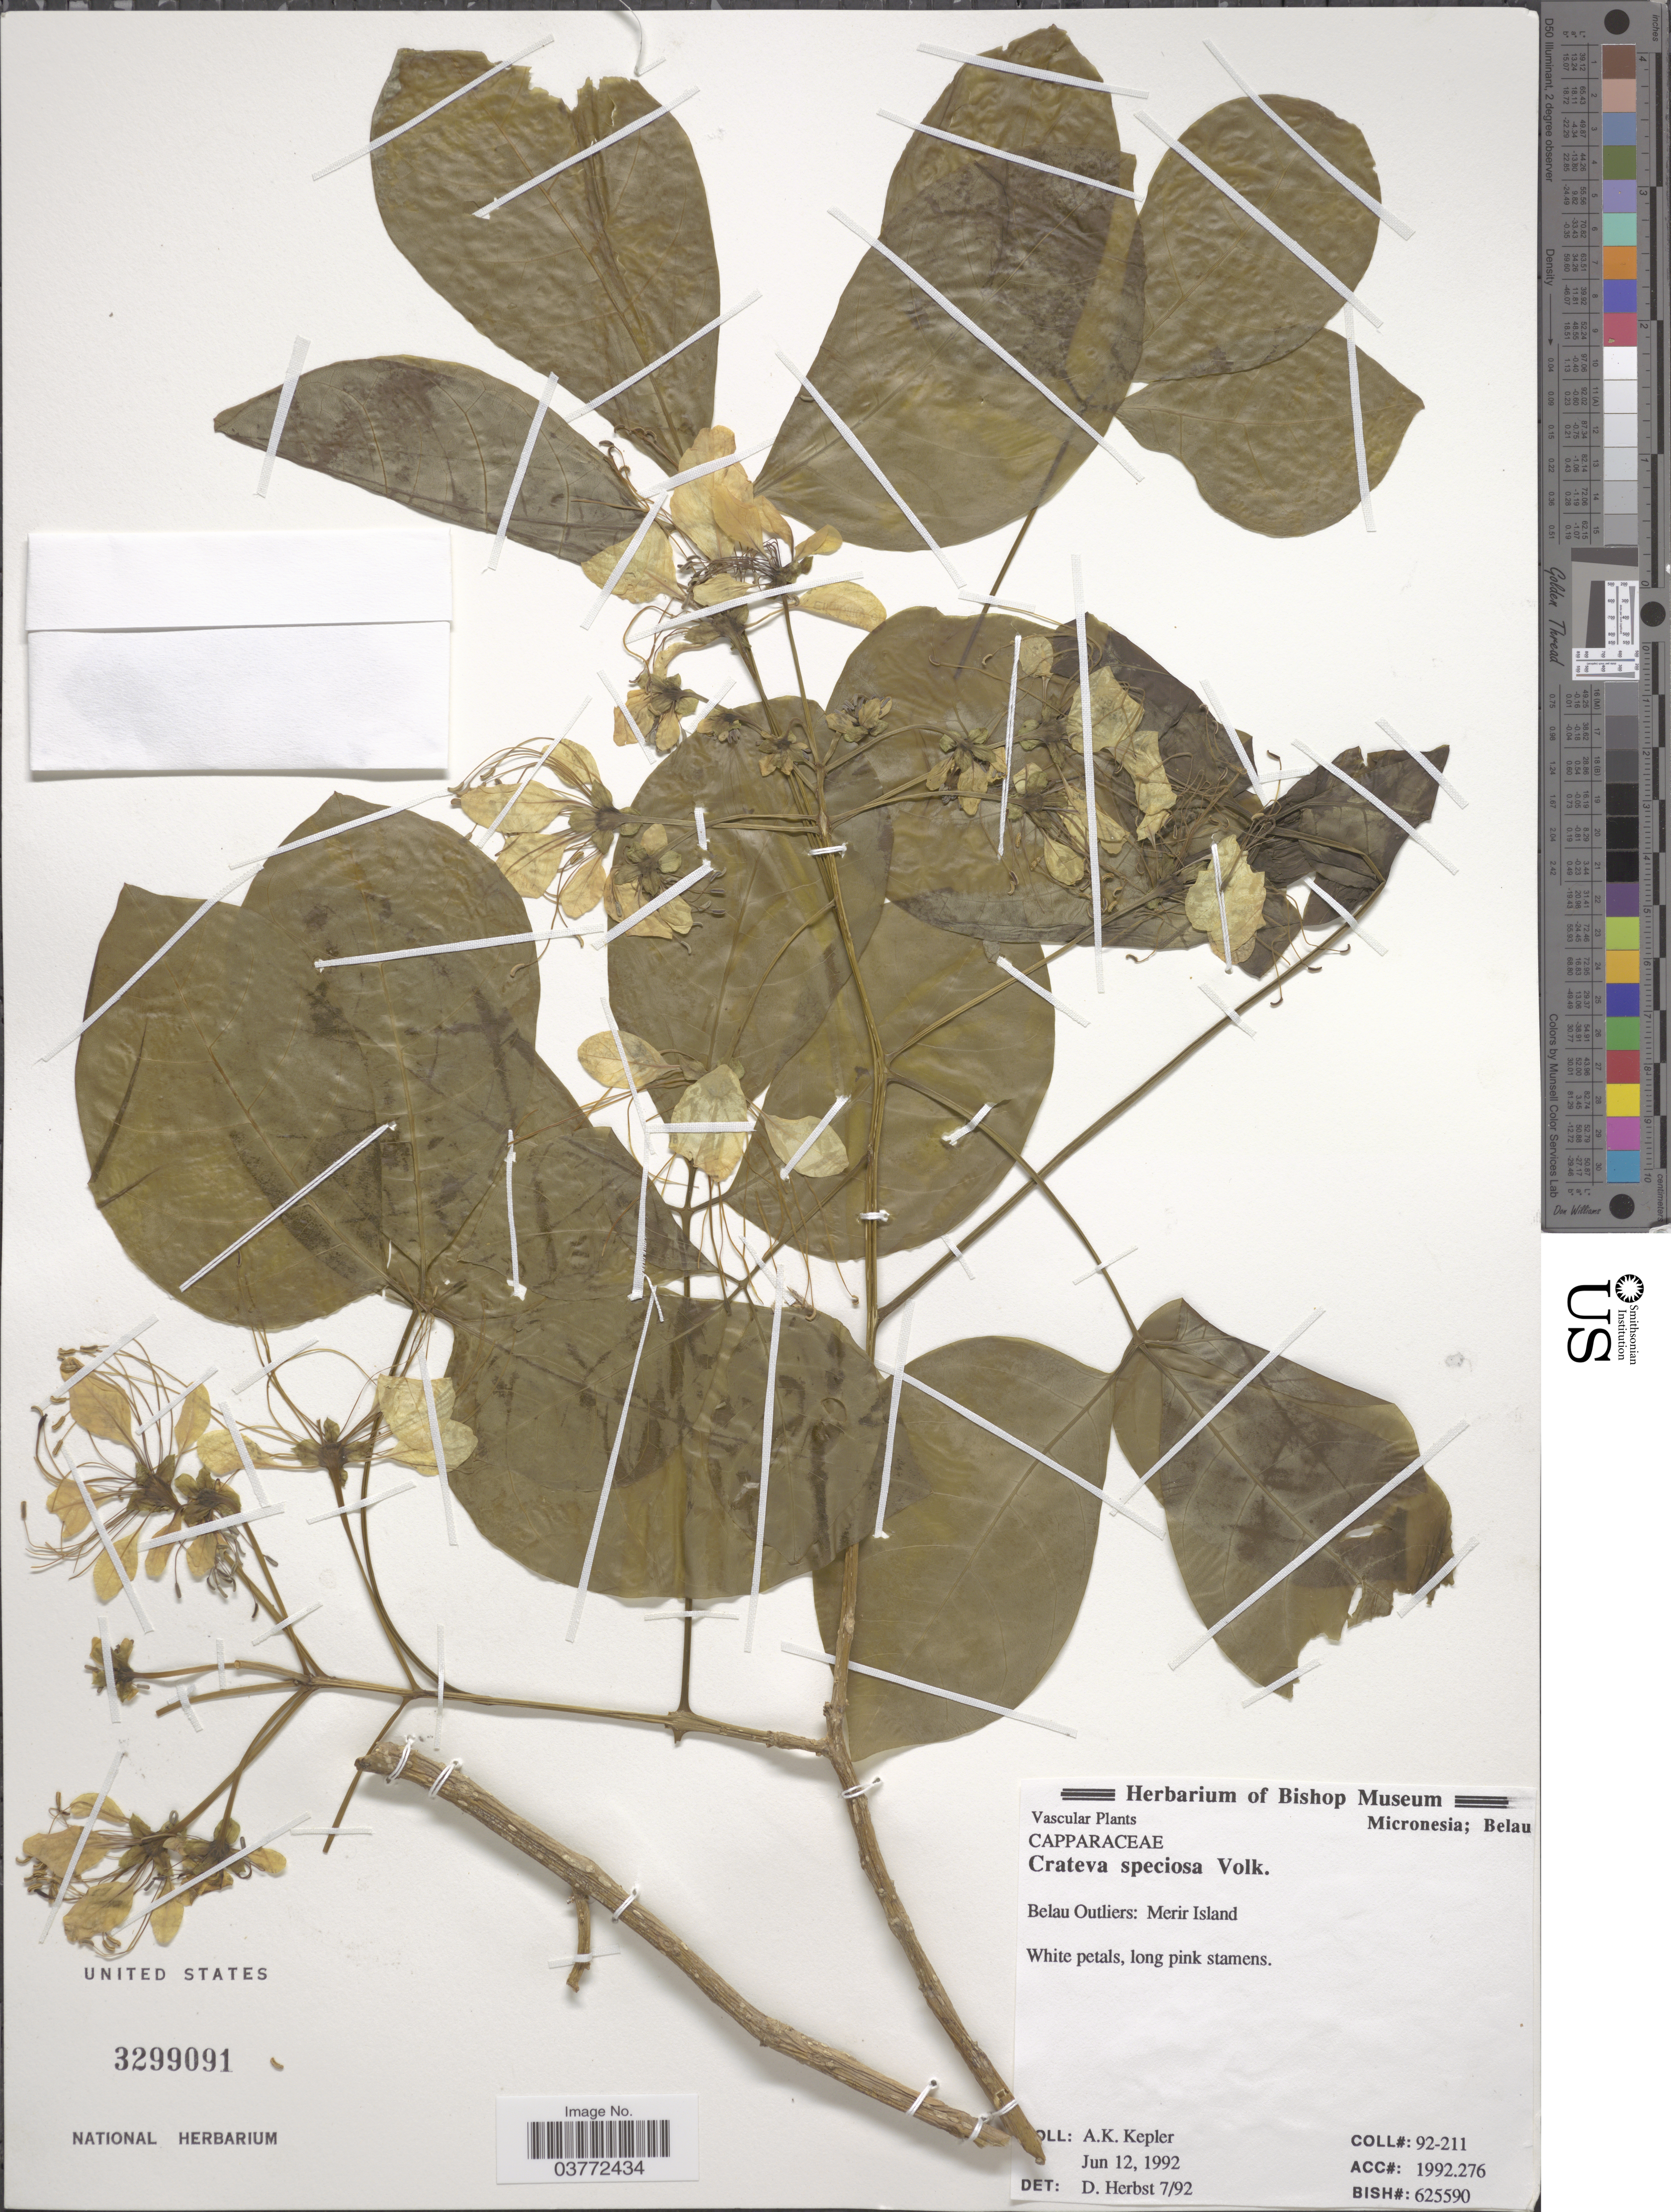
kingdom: Plantae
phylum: Tracheophyta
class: Magnoliopsida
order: Brassicales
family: Capparaceae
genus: Crateva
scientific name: Crateva speciosa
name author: Volkens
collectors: A. K. Kepler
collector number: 92-211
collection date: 1992-06-12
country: Palau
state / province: Belau Outliers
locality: Micronesia; Belau. Merir Island.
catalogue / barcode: US 3299091